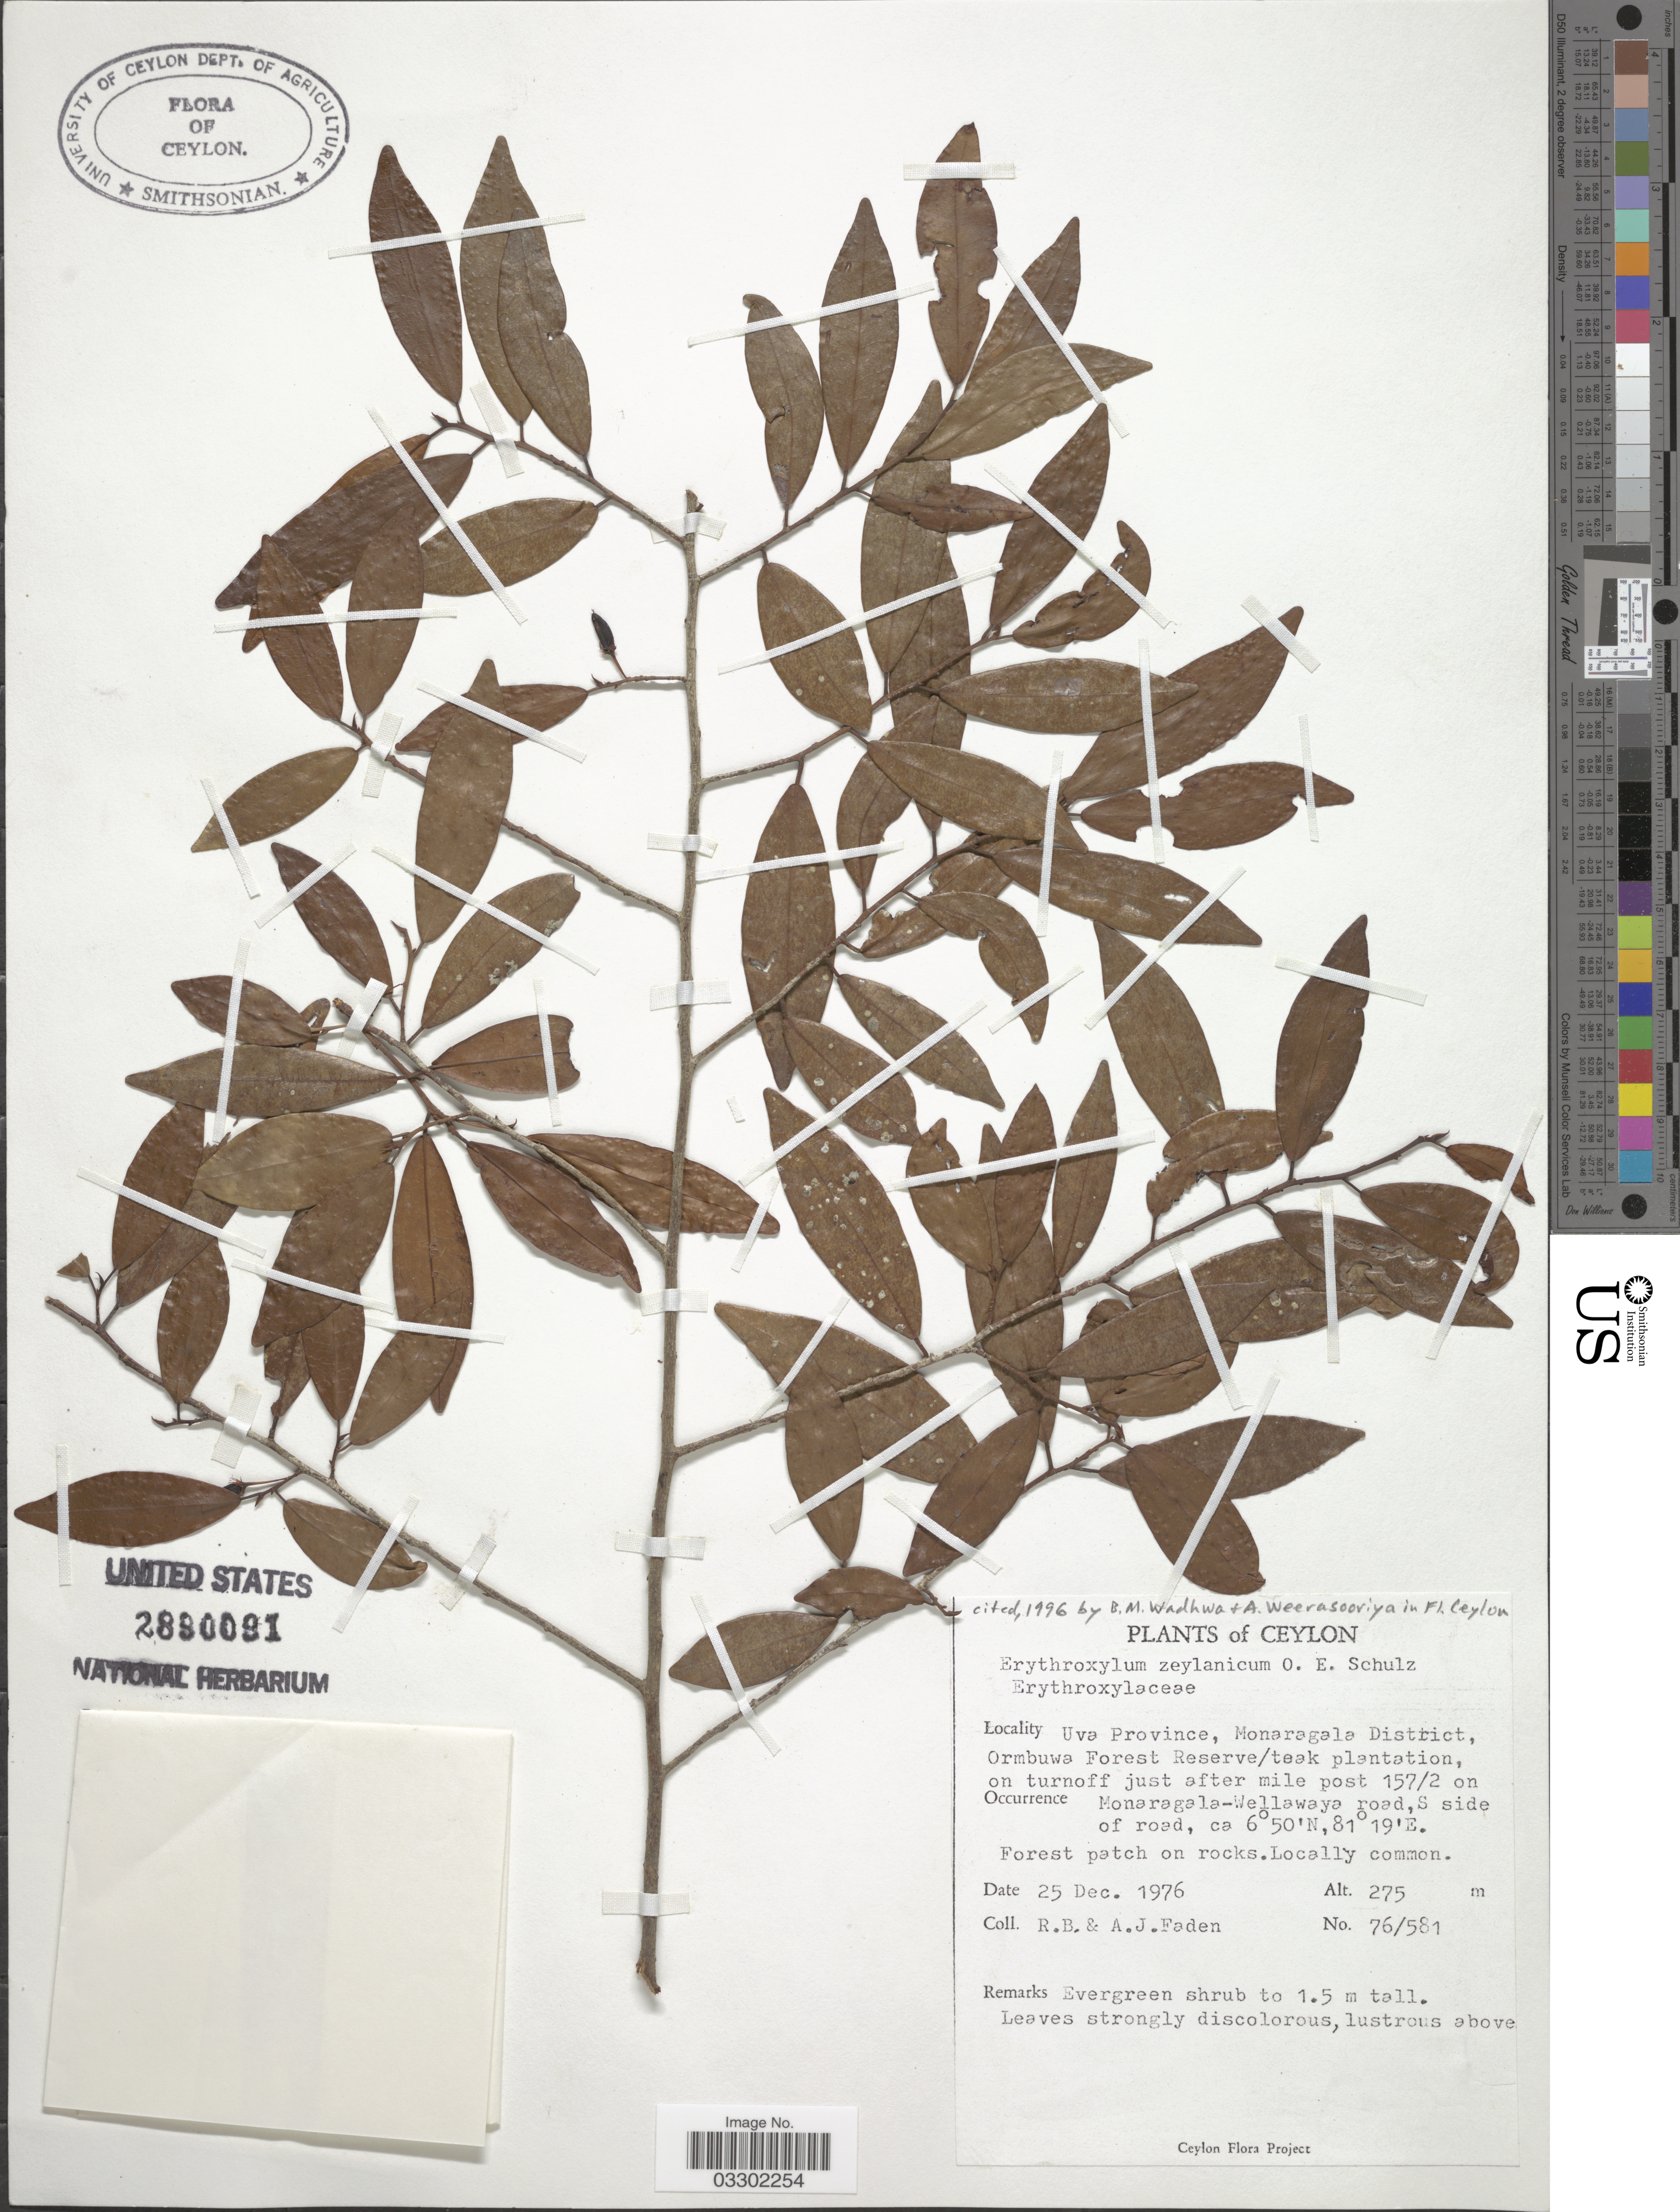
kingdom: Plantae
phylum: Tracheophyta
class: Magnoliopsida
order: Malpighiales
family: Erythroxylaceae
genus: Erythroxylum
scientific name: Erythroxylum zeylanicum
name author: O.E. Schulz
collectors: R. B. Faden & A. J. Faden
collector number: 76/581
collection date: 1976-12-25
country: Sri Lanka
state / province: Uva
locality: Ceylon, Monoragala District, Ormbuwa Forest Reserve/teak plantation on turnoff just after mile post 157/2 on Monaragala-Wellawaya road S side of road.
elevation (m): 275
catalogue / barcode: US 2880081